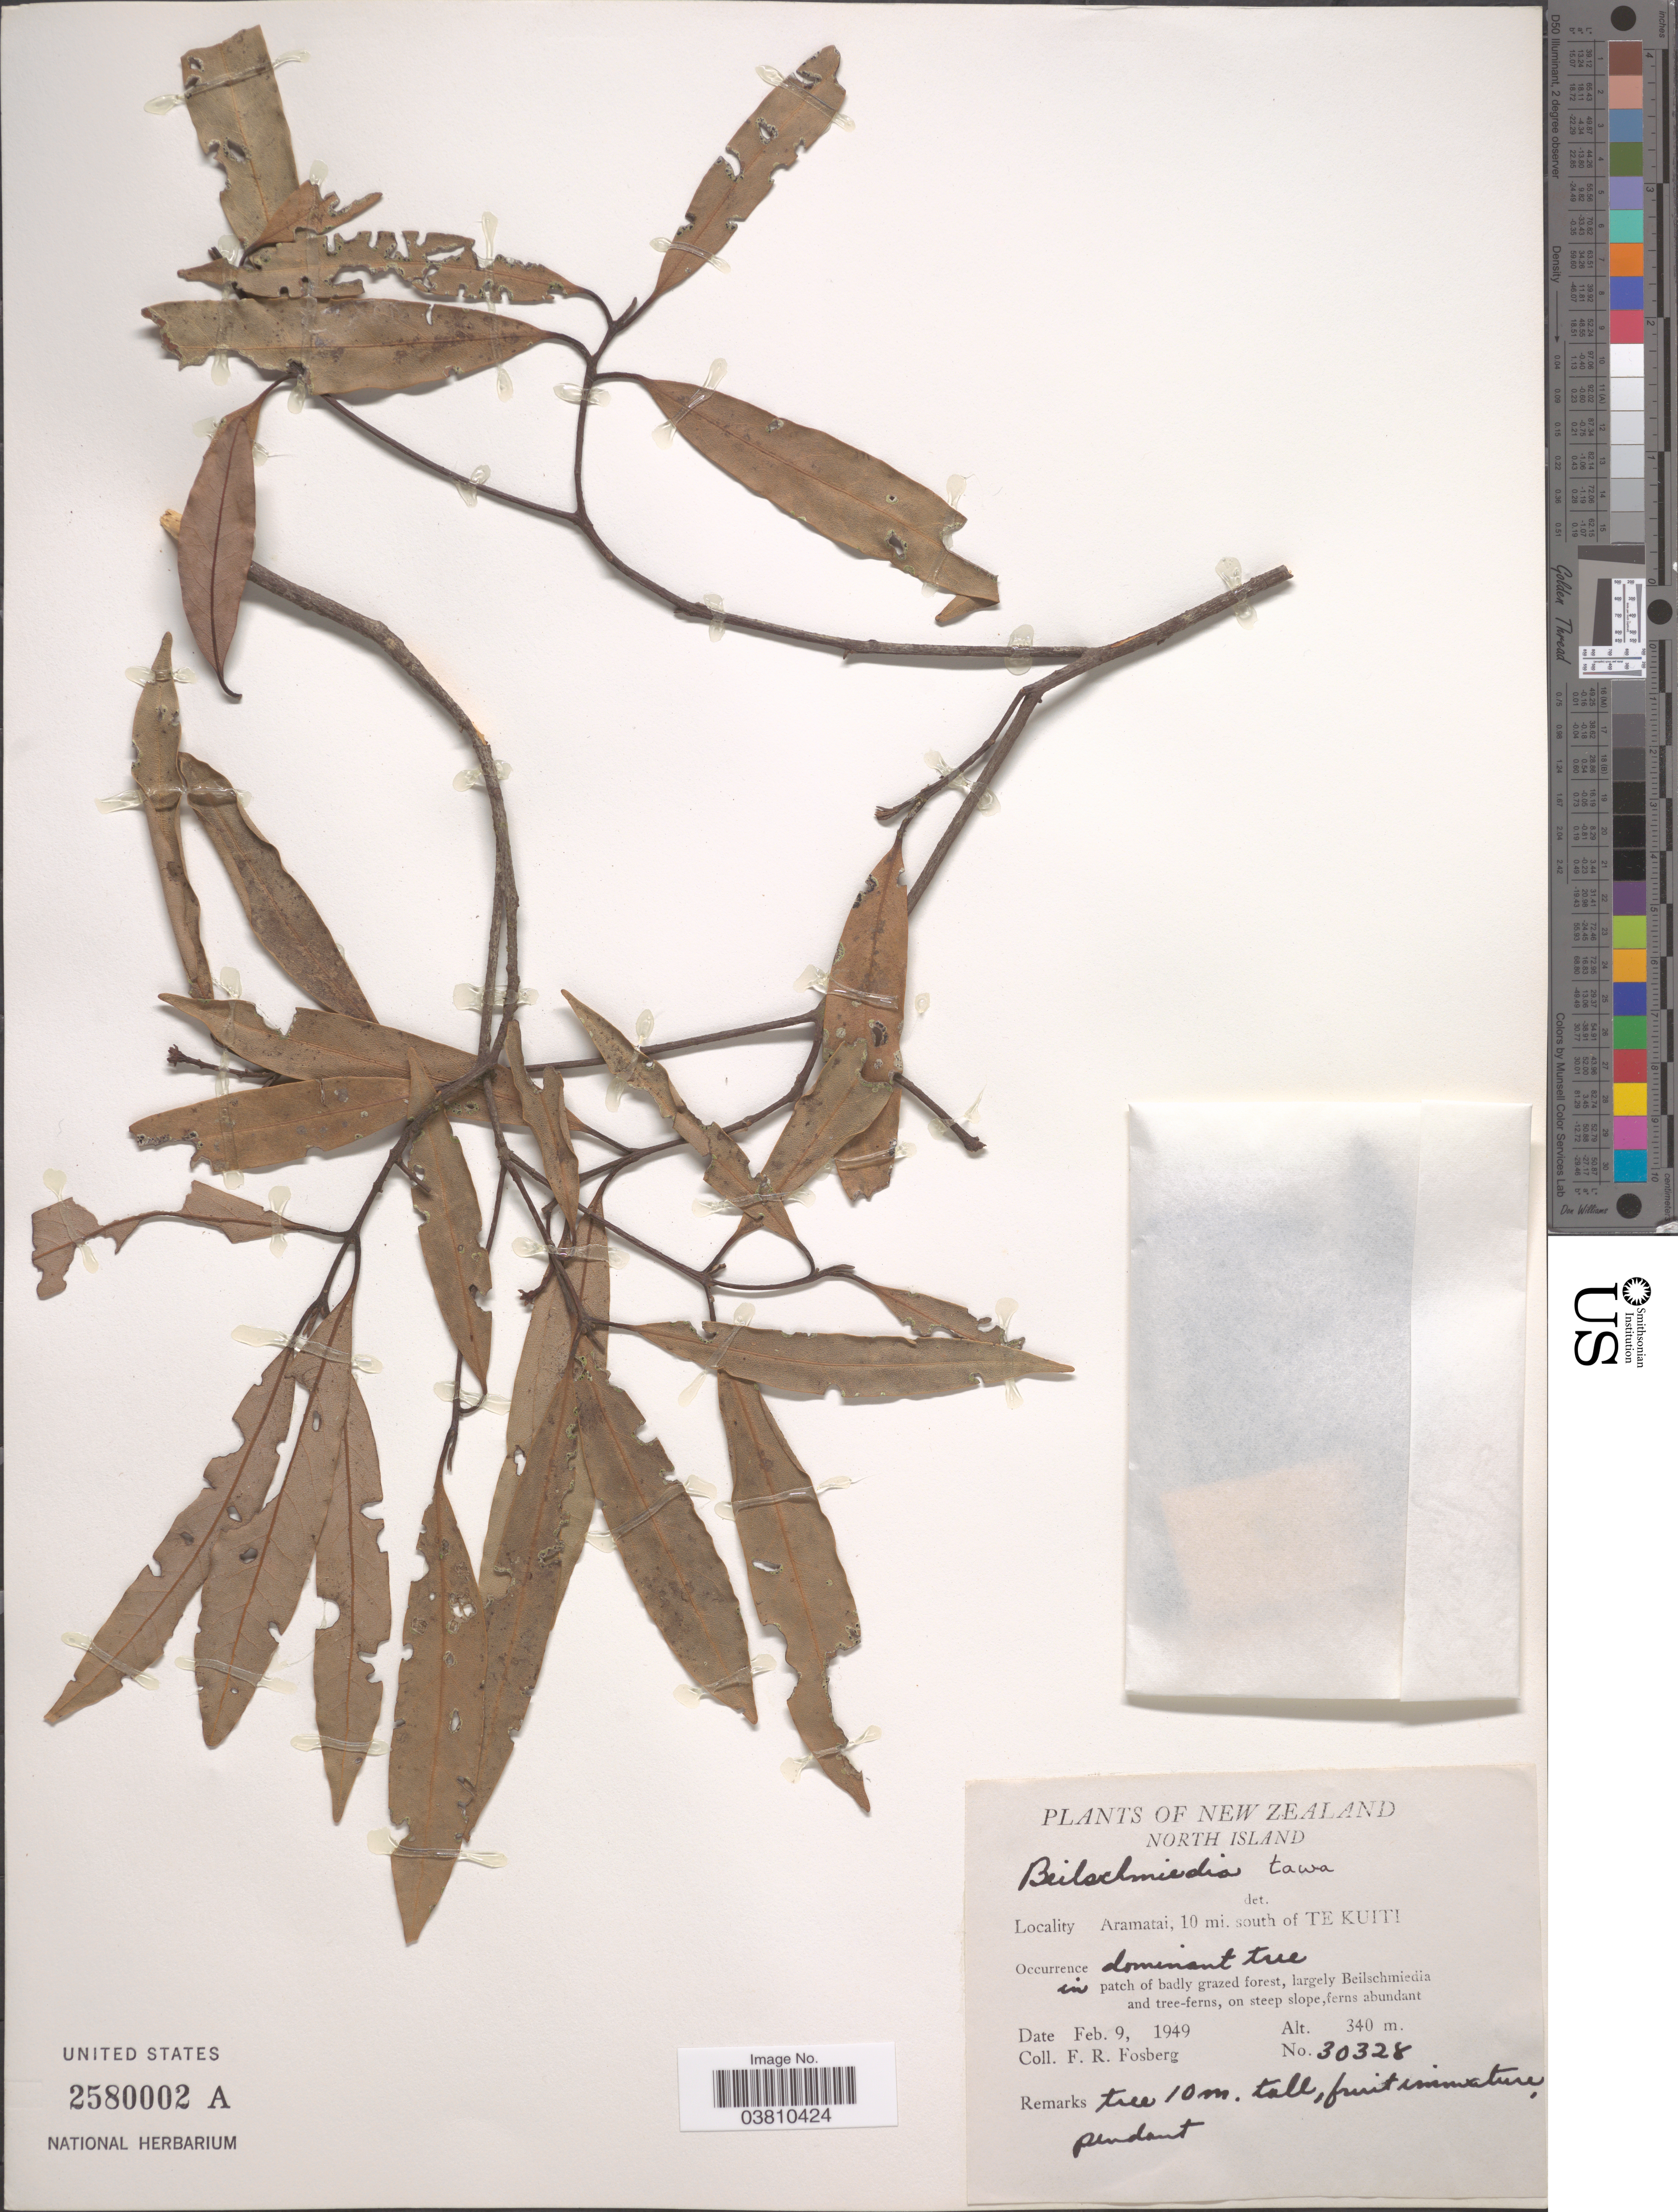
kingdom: Plantae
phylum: Tracheophyta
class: Magnoliopsida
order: Laurales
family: Lauraceae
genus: Beilschmiedia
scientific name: Beilschmiedia tawa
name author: Kirk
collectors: F. R. Fosberg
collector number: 30328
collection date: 1949-02-09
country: New Zealand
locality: North Island. Aramatai, 10 mi. south of Te Kuiti.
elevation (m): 340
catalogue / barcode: US 2580002A